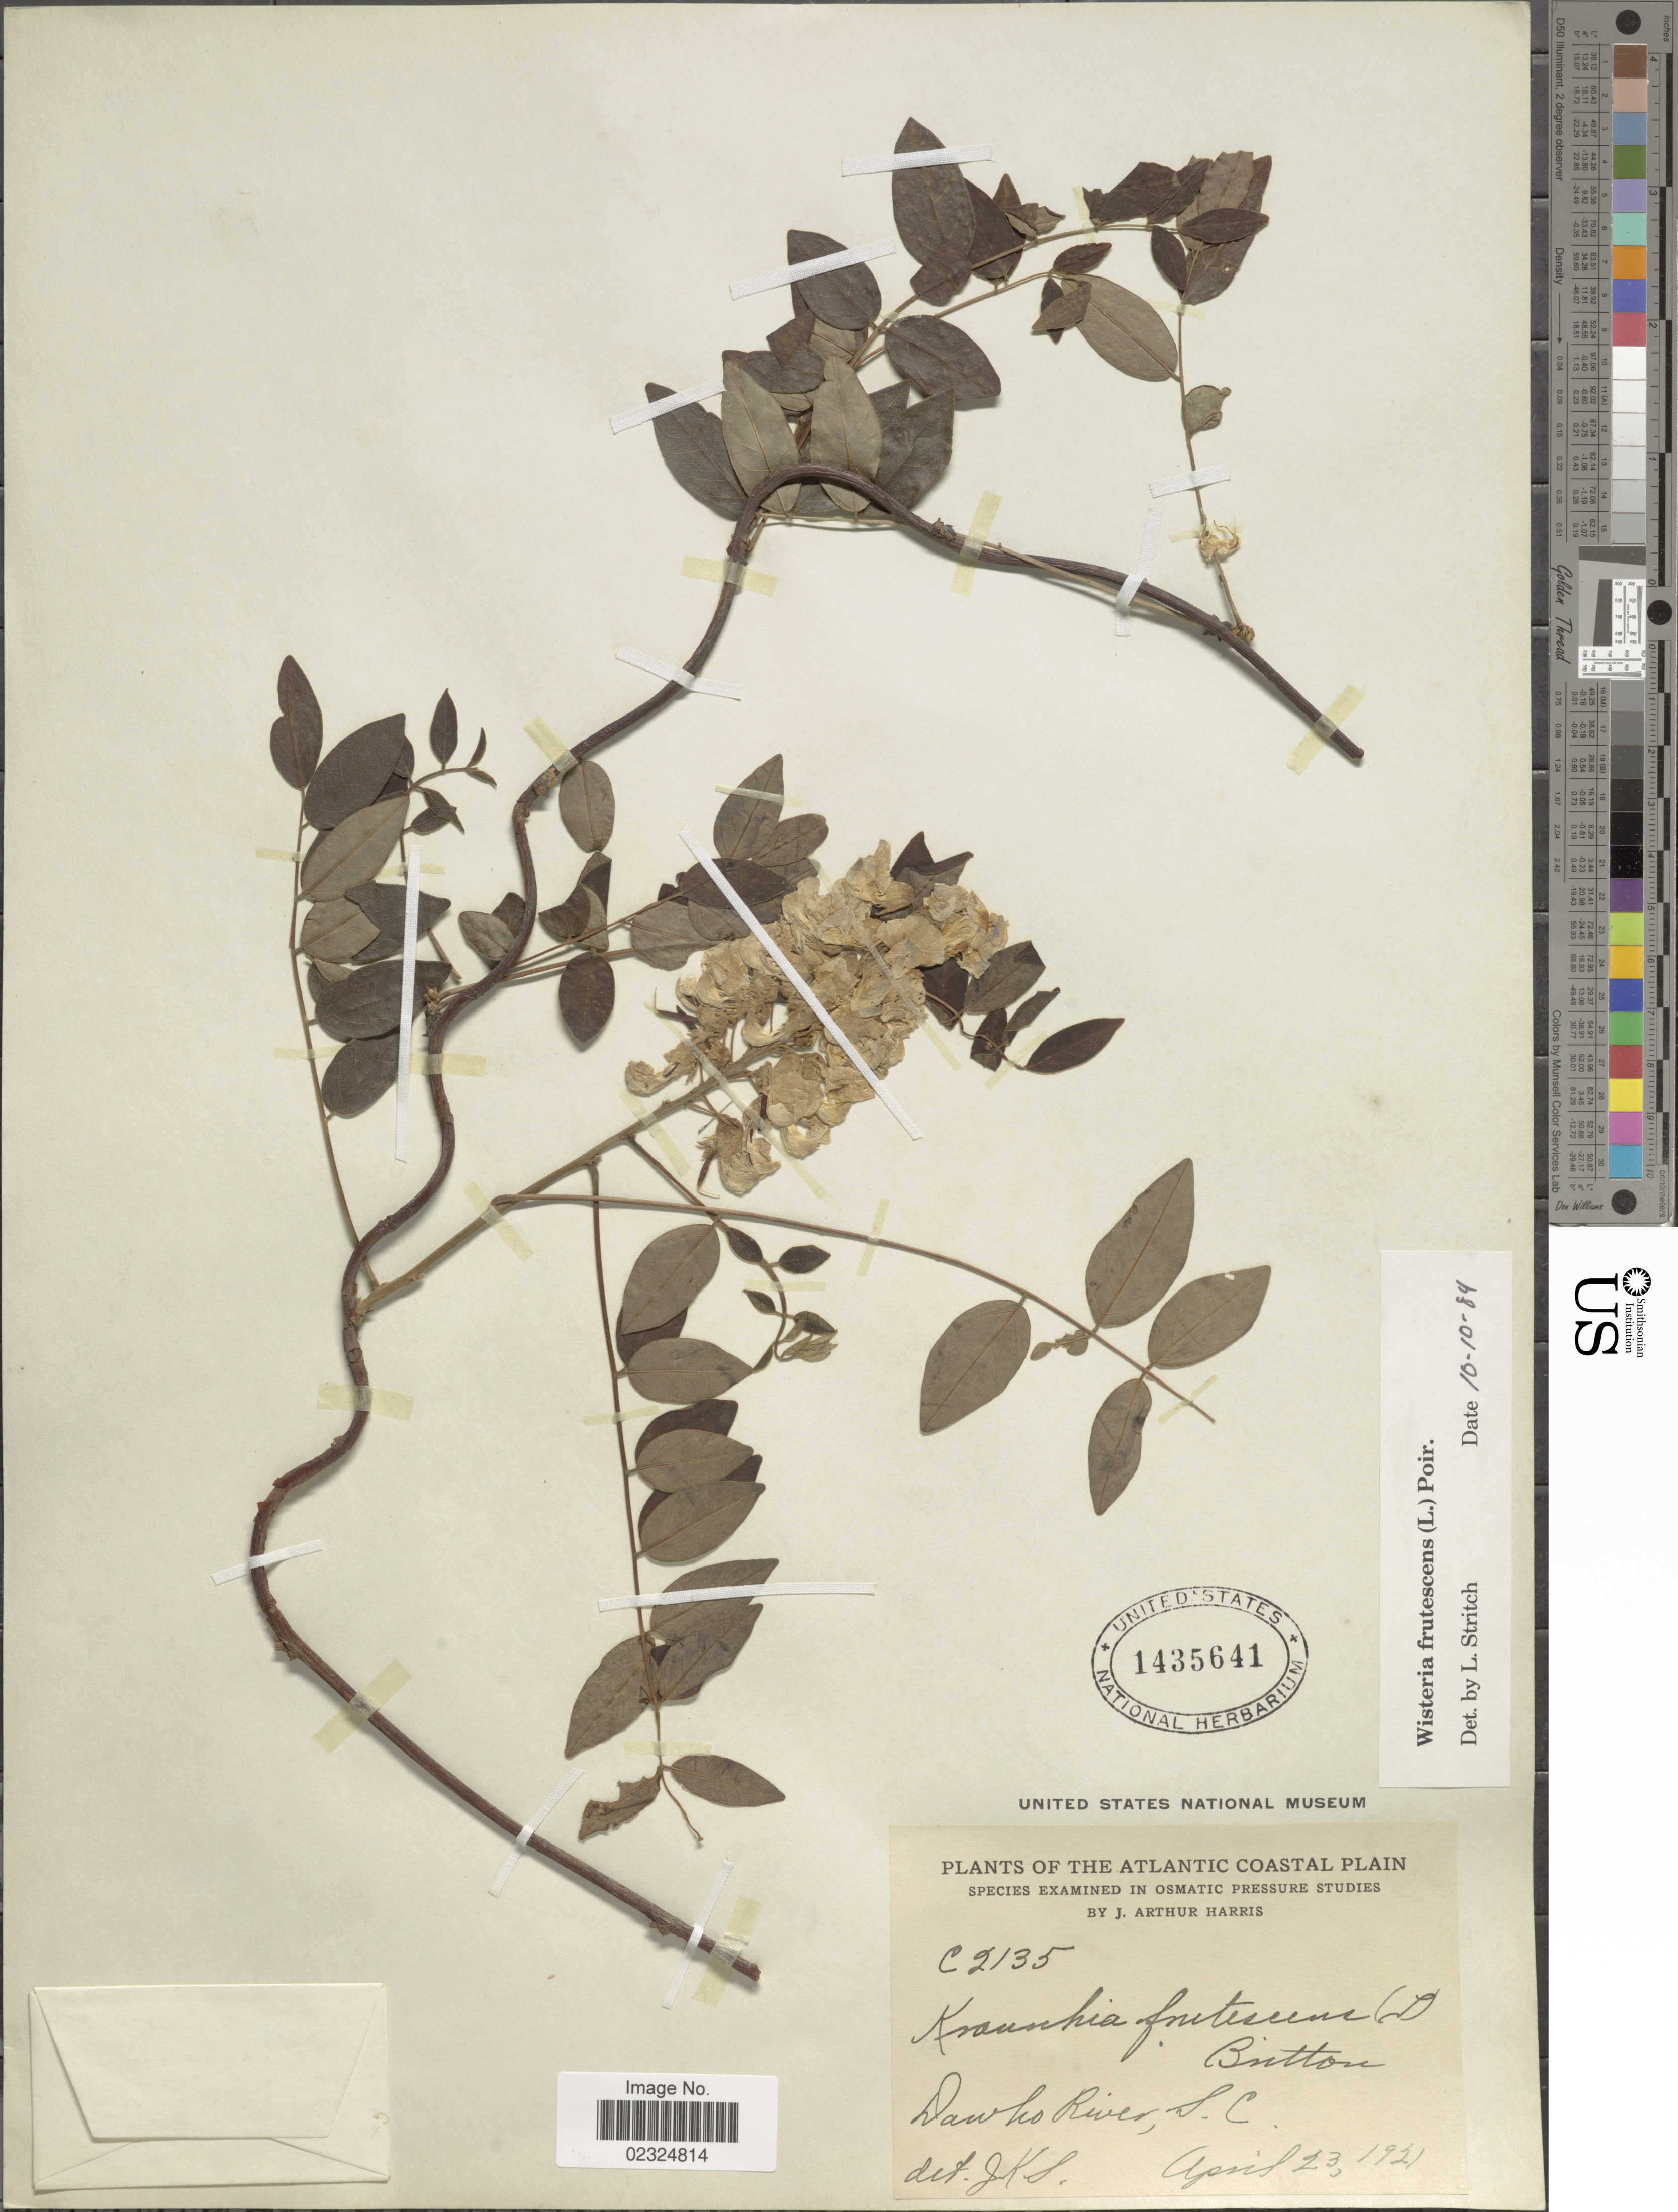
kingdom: Plantae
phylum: Tracheophyta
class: Magnoliopsida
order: Fabales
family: Fabaceae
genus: Wisteria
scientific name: Wisteria frutescens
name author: (L.) Poir.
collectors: J. K. S.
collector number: C2135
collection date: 1921-04-23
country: United States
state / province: South Carolina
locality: Dawho River, Atlantic Coastal Plain.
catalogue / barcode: US 1435641